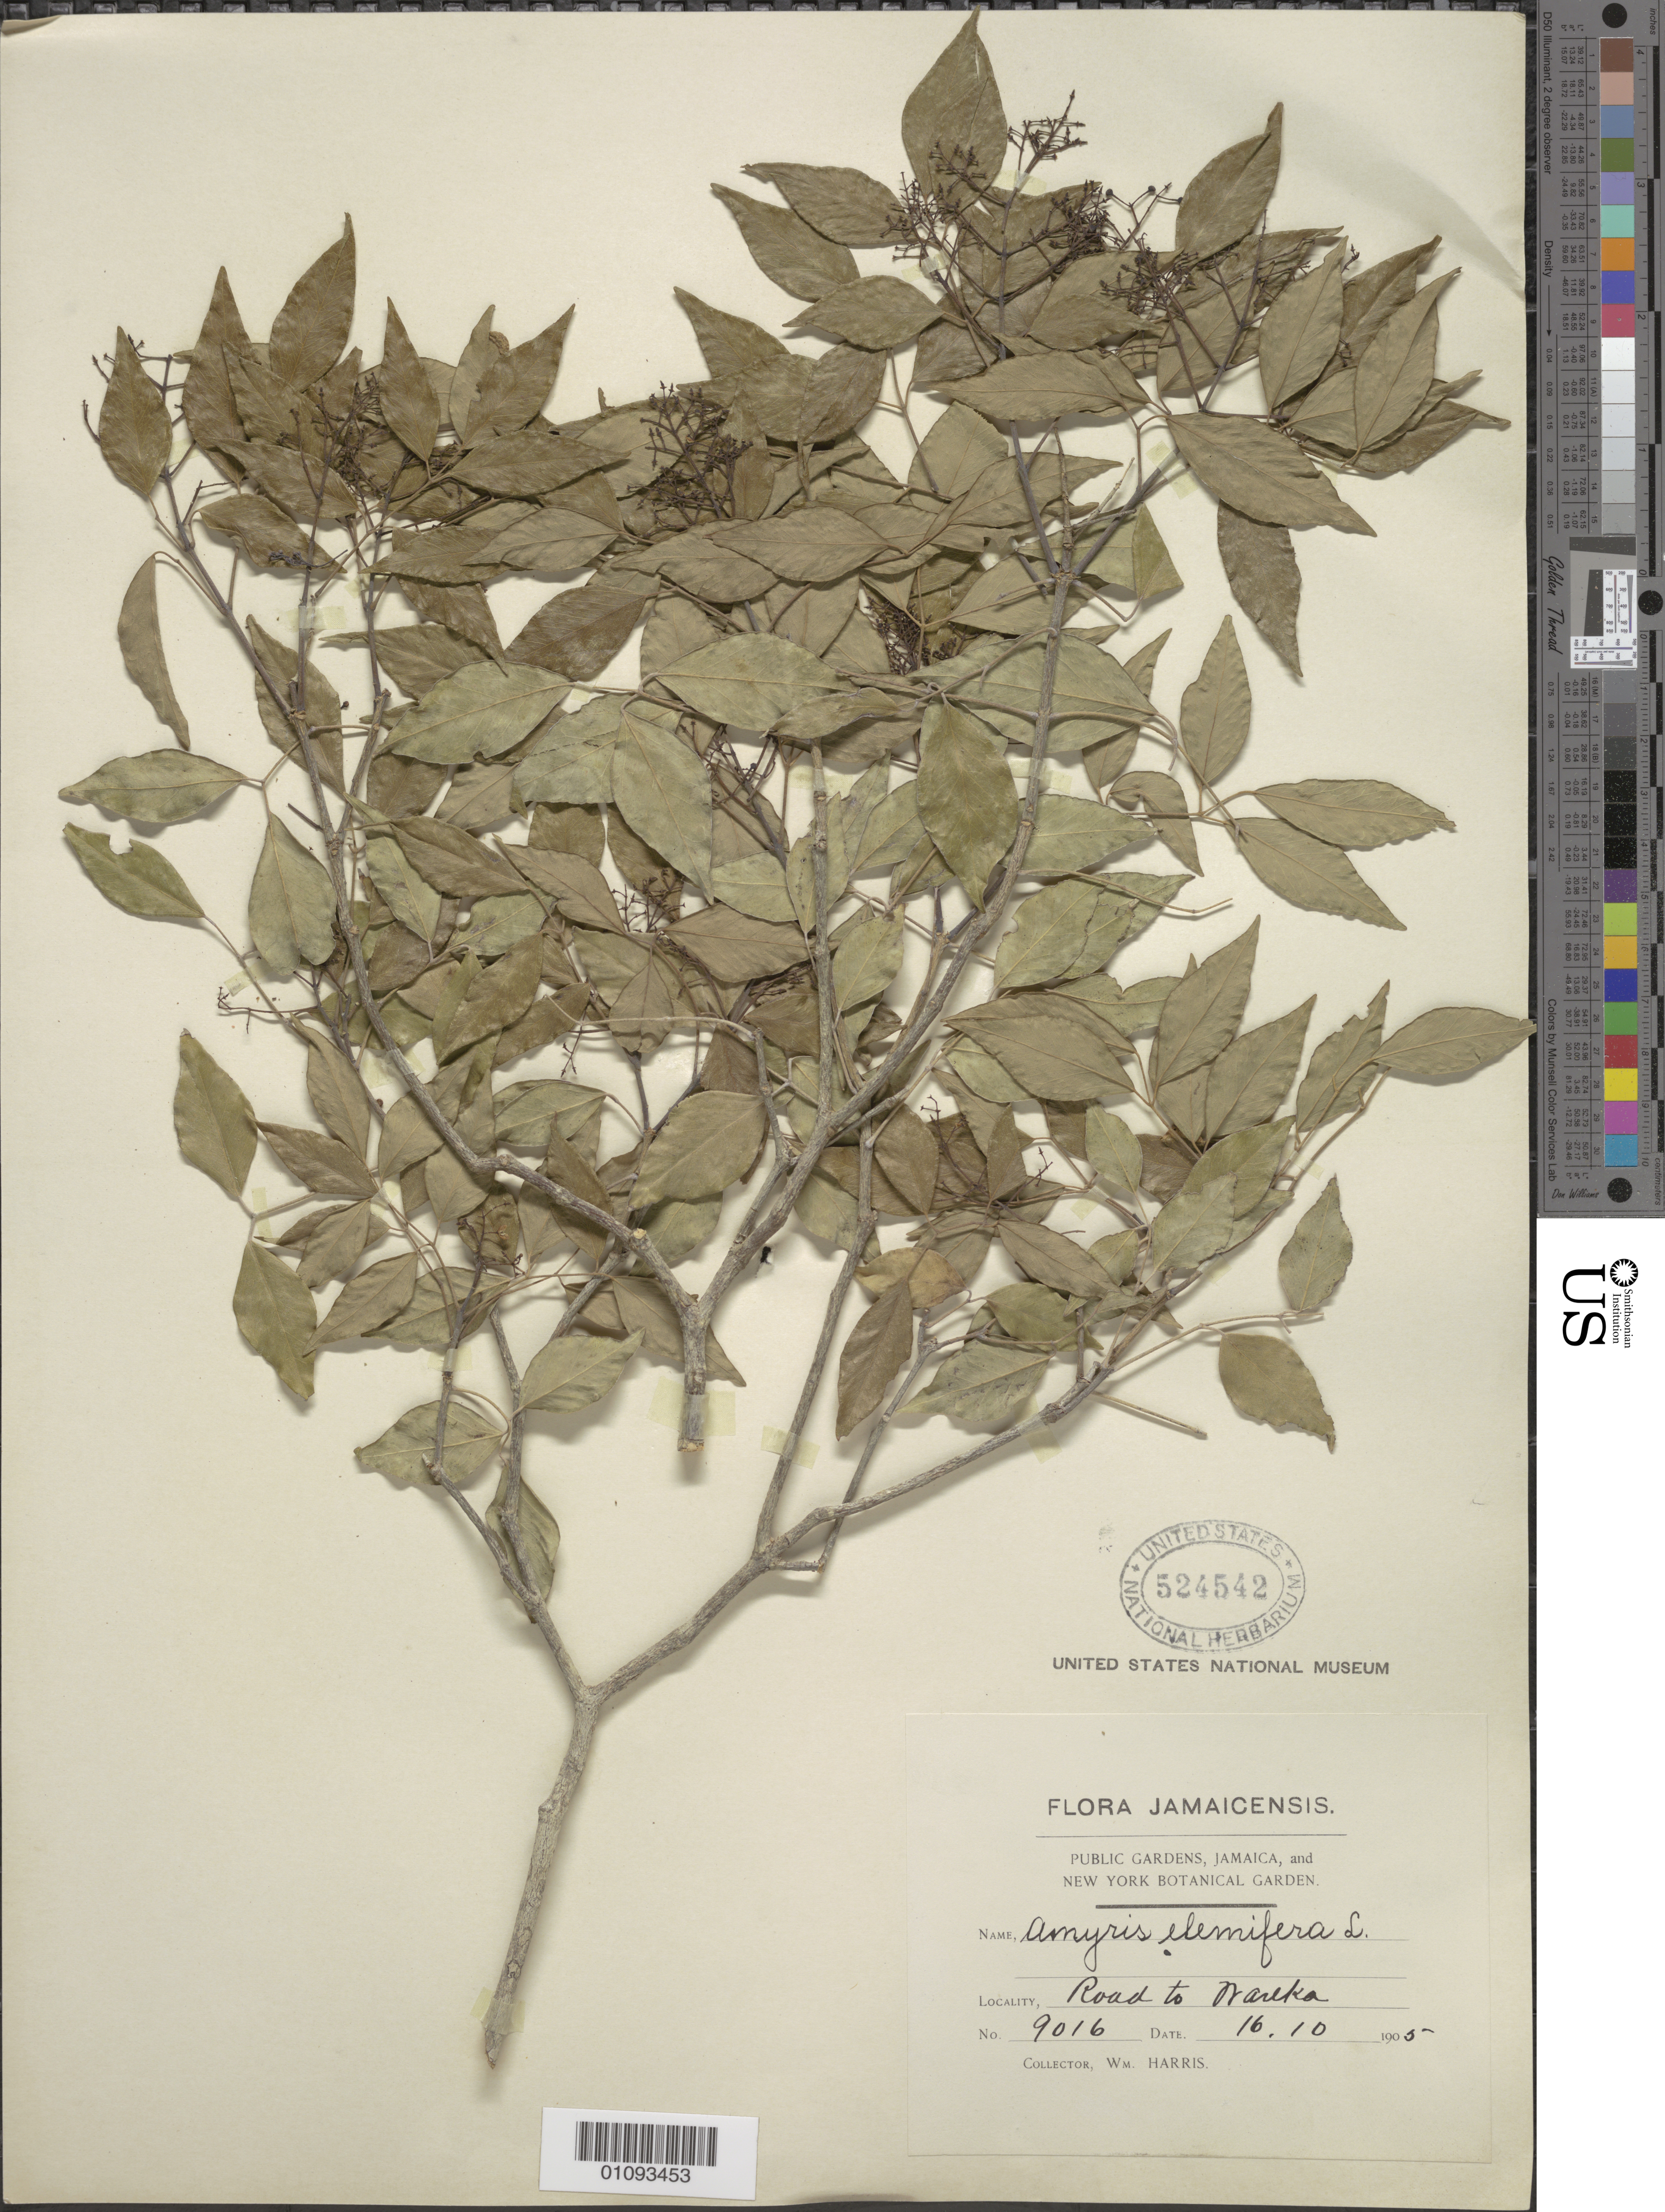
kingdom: Plantae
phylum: Tracheophyta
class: Magnoliopsida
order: Sapindales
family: Rutaceae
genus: Amyris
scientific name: Amyris elemifera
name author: L.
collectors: W. Harris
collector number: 9016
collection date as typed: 16 Oct 1905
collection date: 1905-10-16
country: Jamaica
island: Jamaica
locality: Road to Nareka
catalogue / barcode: US 524542